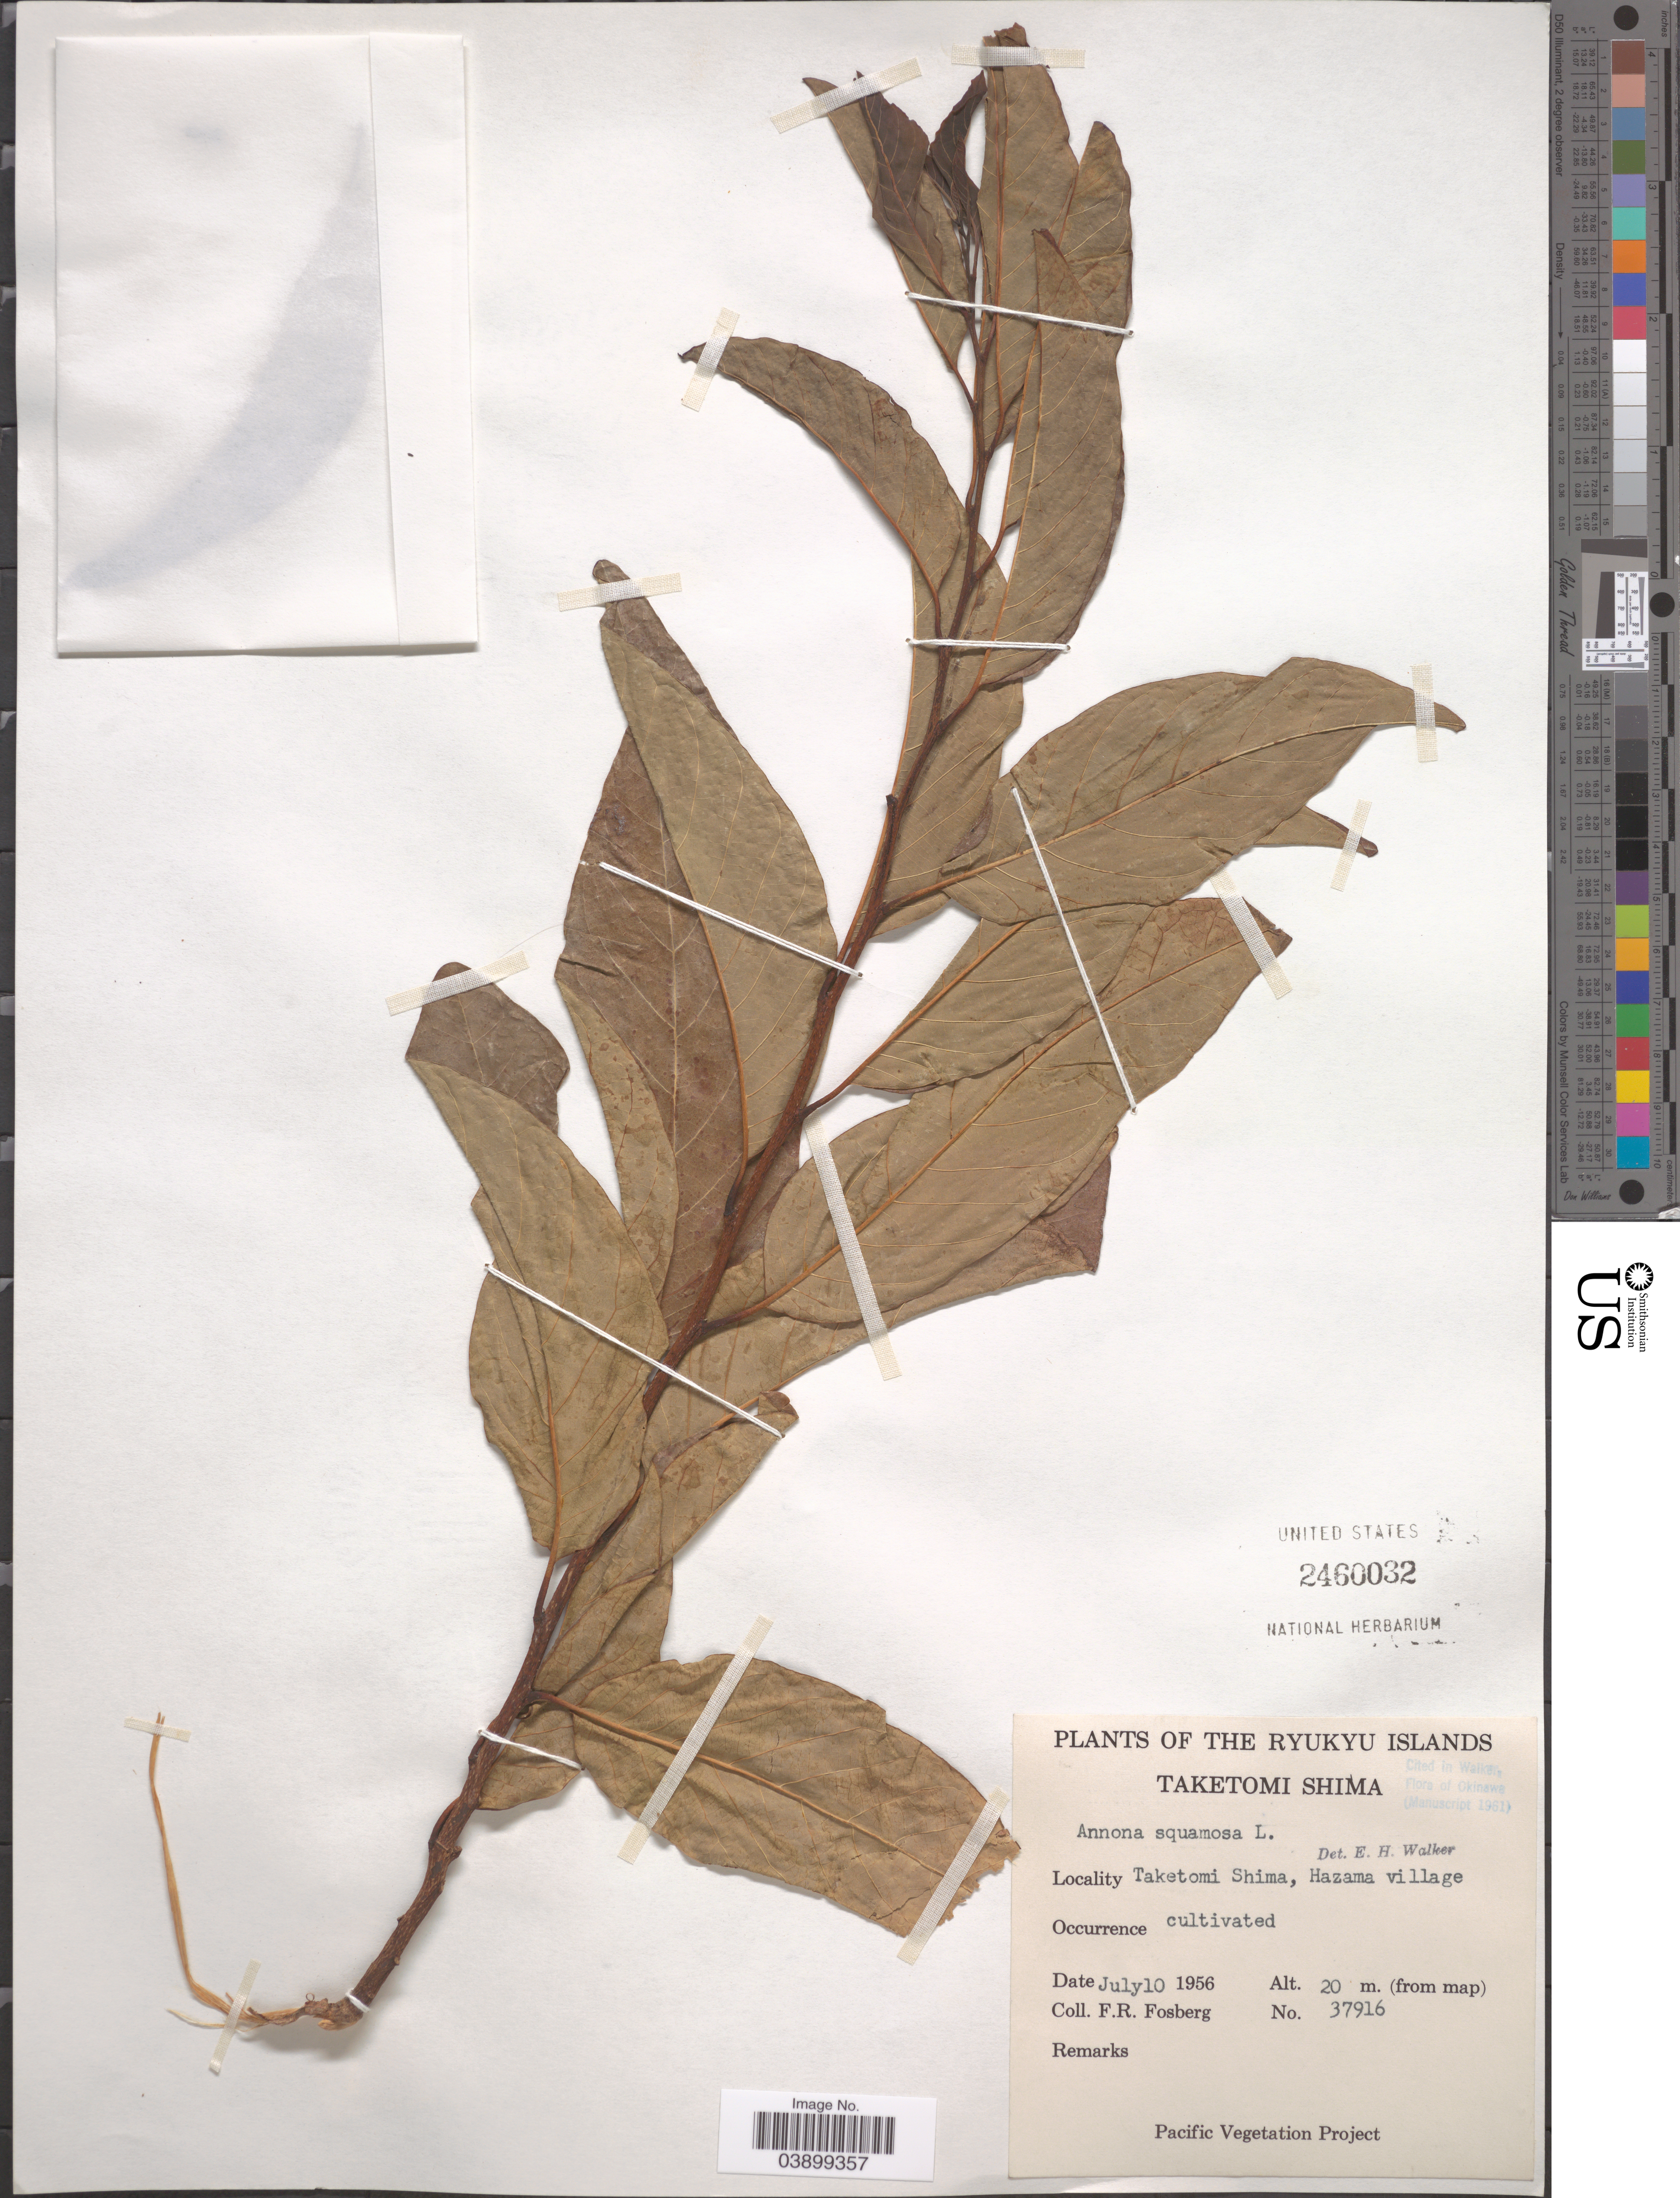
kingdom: Plantae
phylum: Tracheophyta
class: Magnoliopsida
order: Magnoliales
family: Annonaceae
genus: Annona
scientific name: Annona squamosa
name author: L.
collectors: F. R. Fosberg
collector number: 37916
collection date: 1956-07-10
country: Japan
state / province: Okinawa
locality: The Ryukyu Islands. Taketomi Shima. Hazama village.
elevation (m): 20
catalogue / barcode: US 2460032